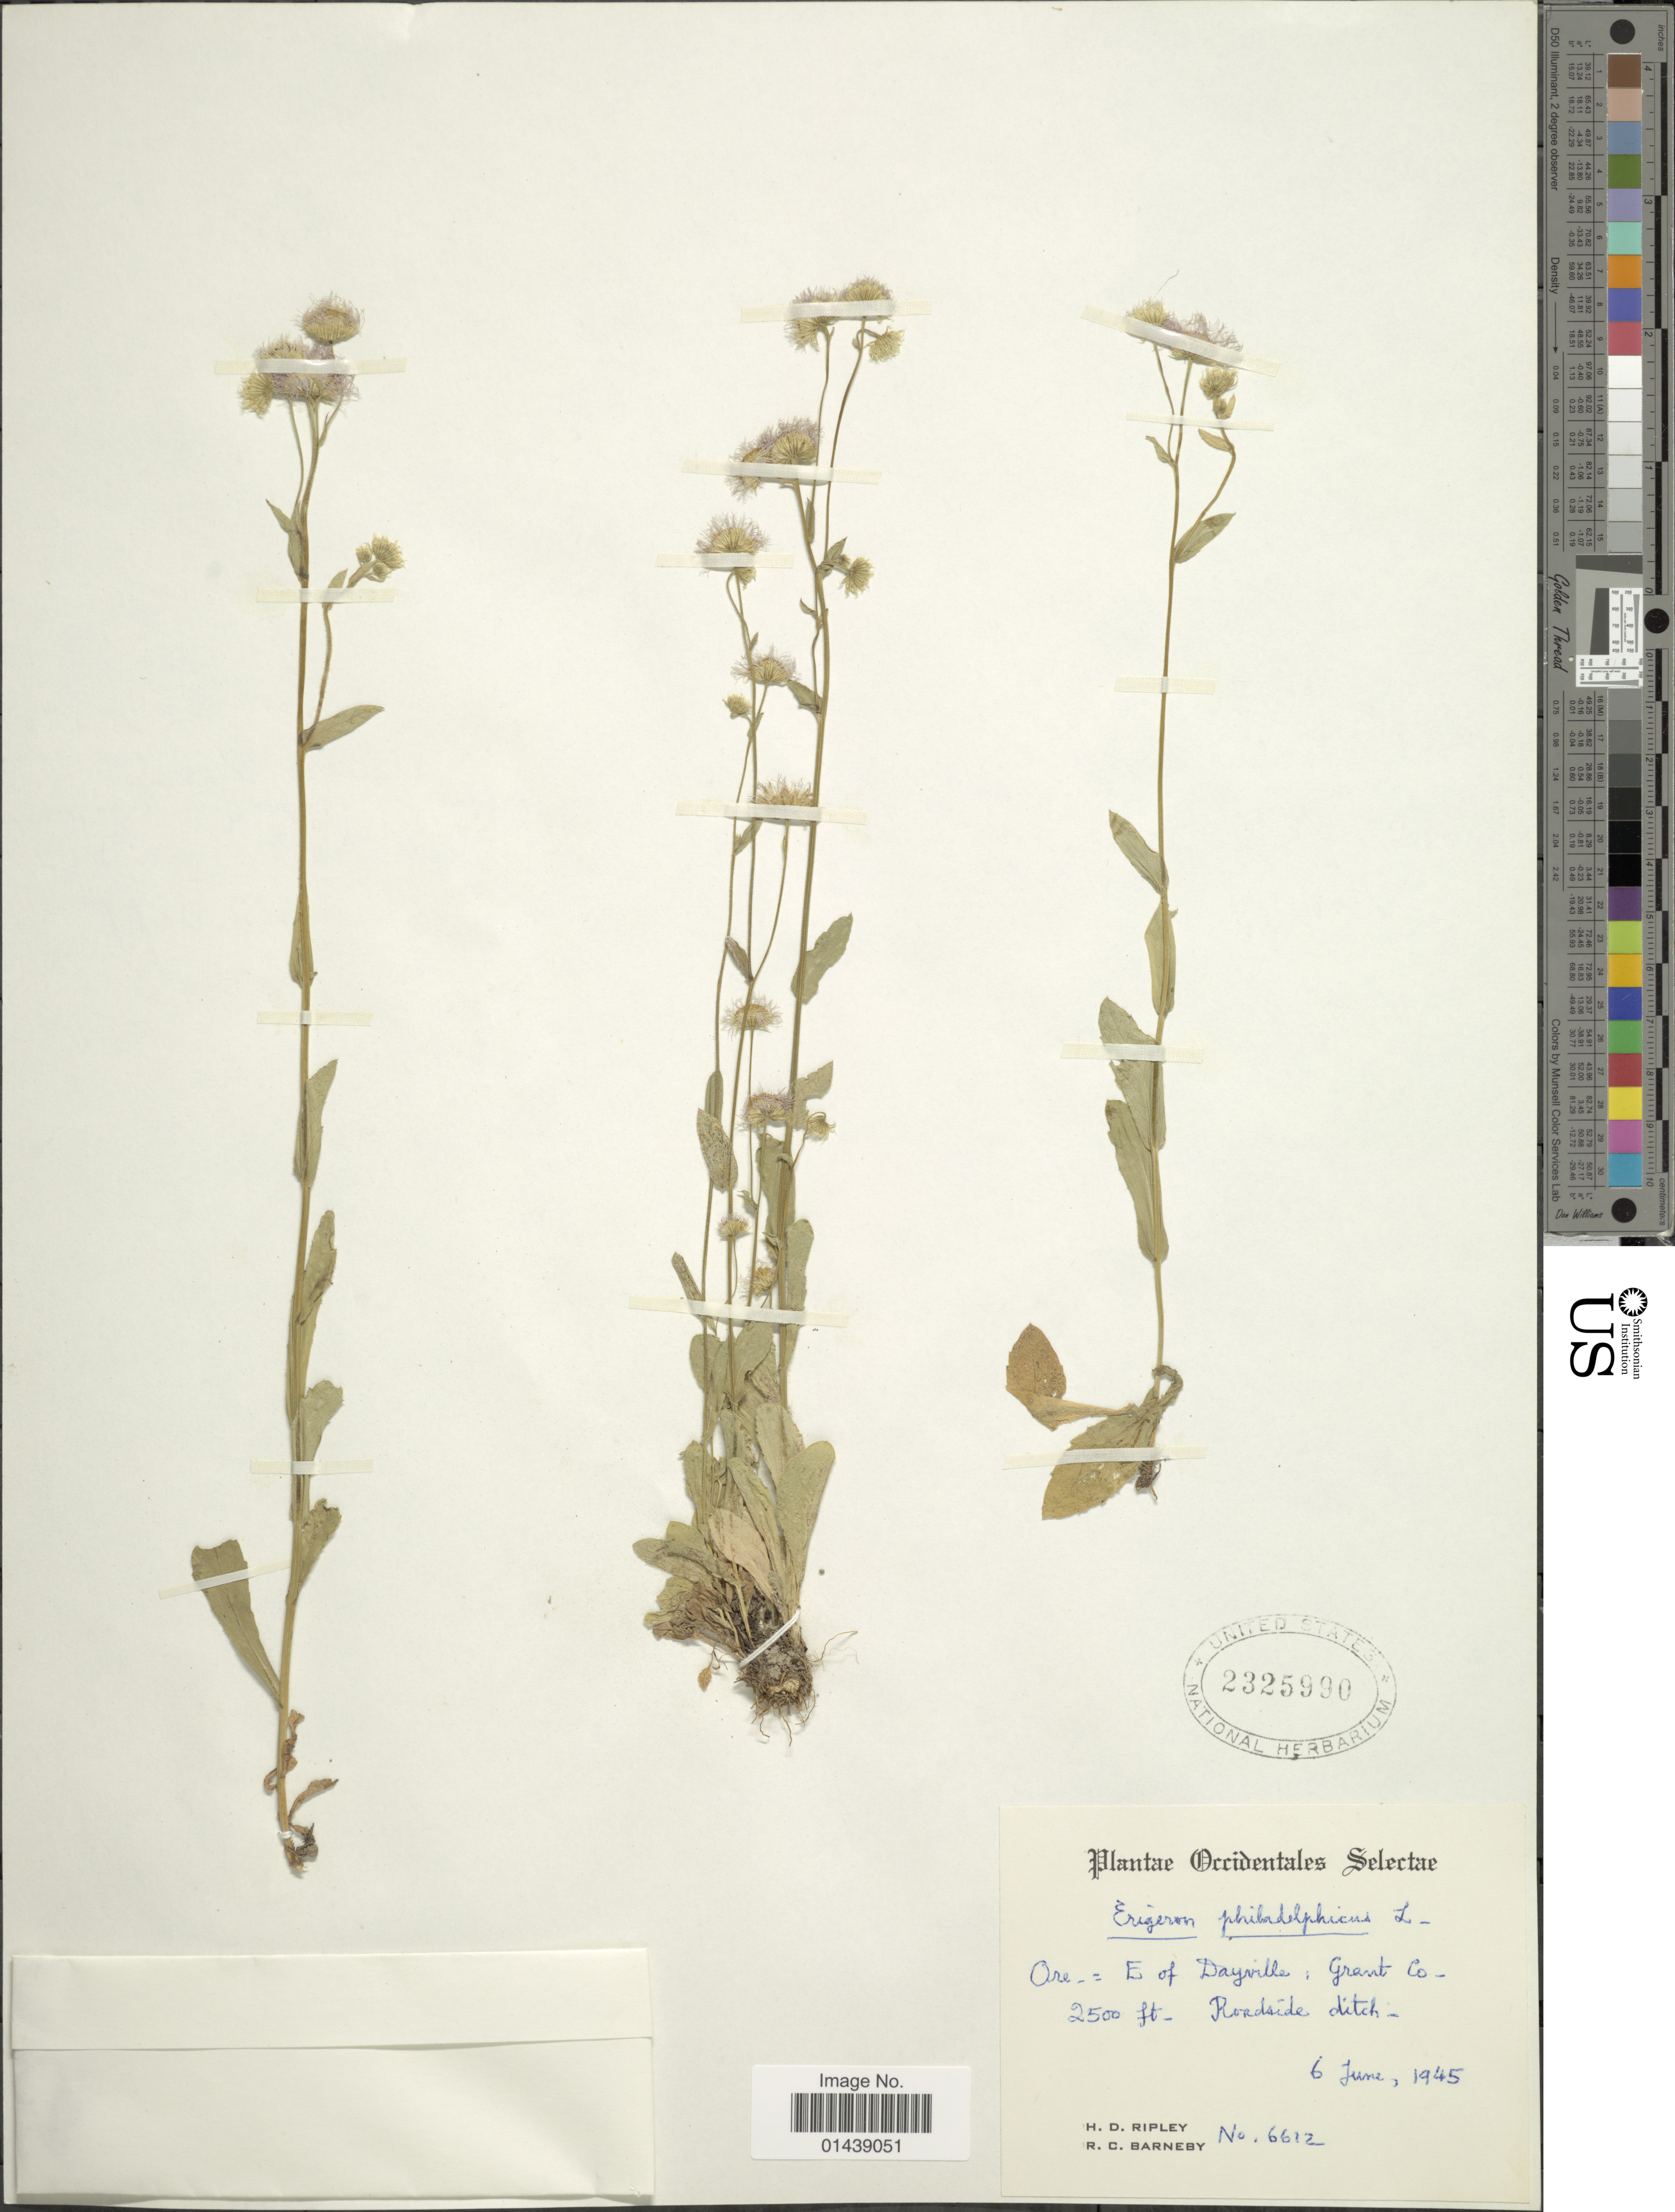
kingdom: Plantae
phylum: Tracheophyta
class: Magnoliopsida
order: Asterales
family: Asteraceae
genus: Erigeron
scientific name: Erigeron philadelphicus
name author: L.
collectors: H. Ripley & R. C. Barneby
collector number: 6612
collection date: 1945-06-06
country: United States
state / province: Oregon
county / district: Grant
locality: E of Dayville, Grant Co.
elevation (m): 762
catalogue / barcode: US 2325990